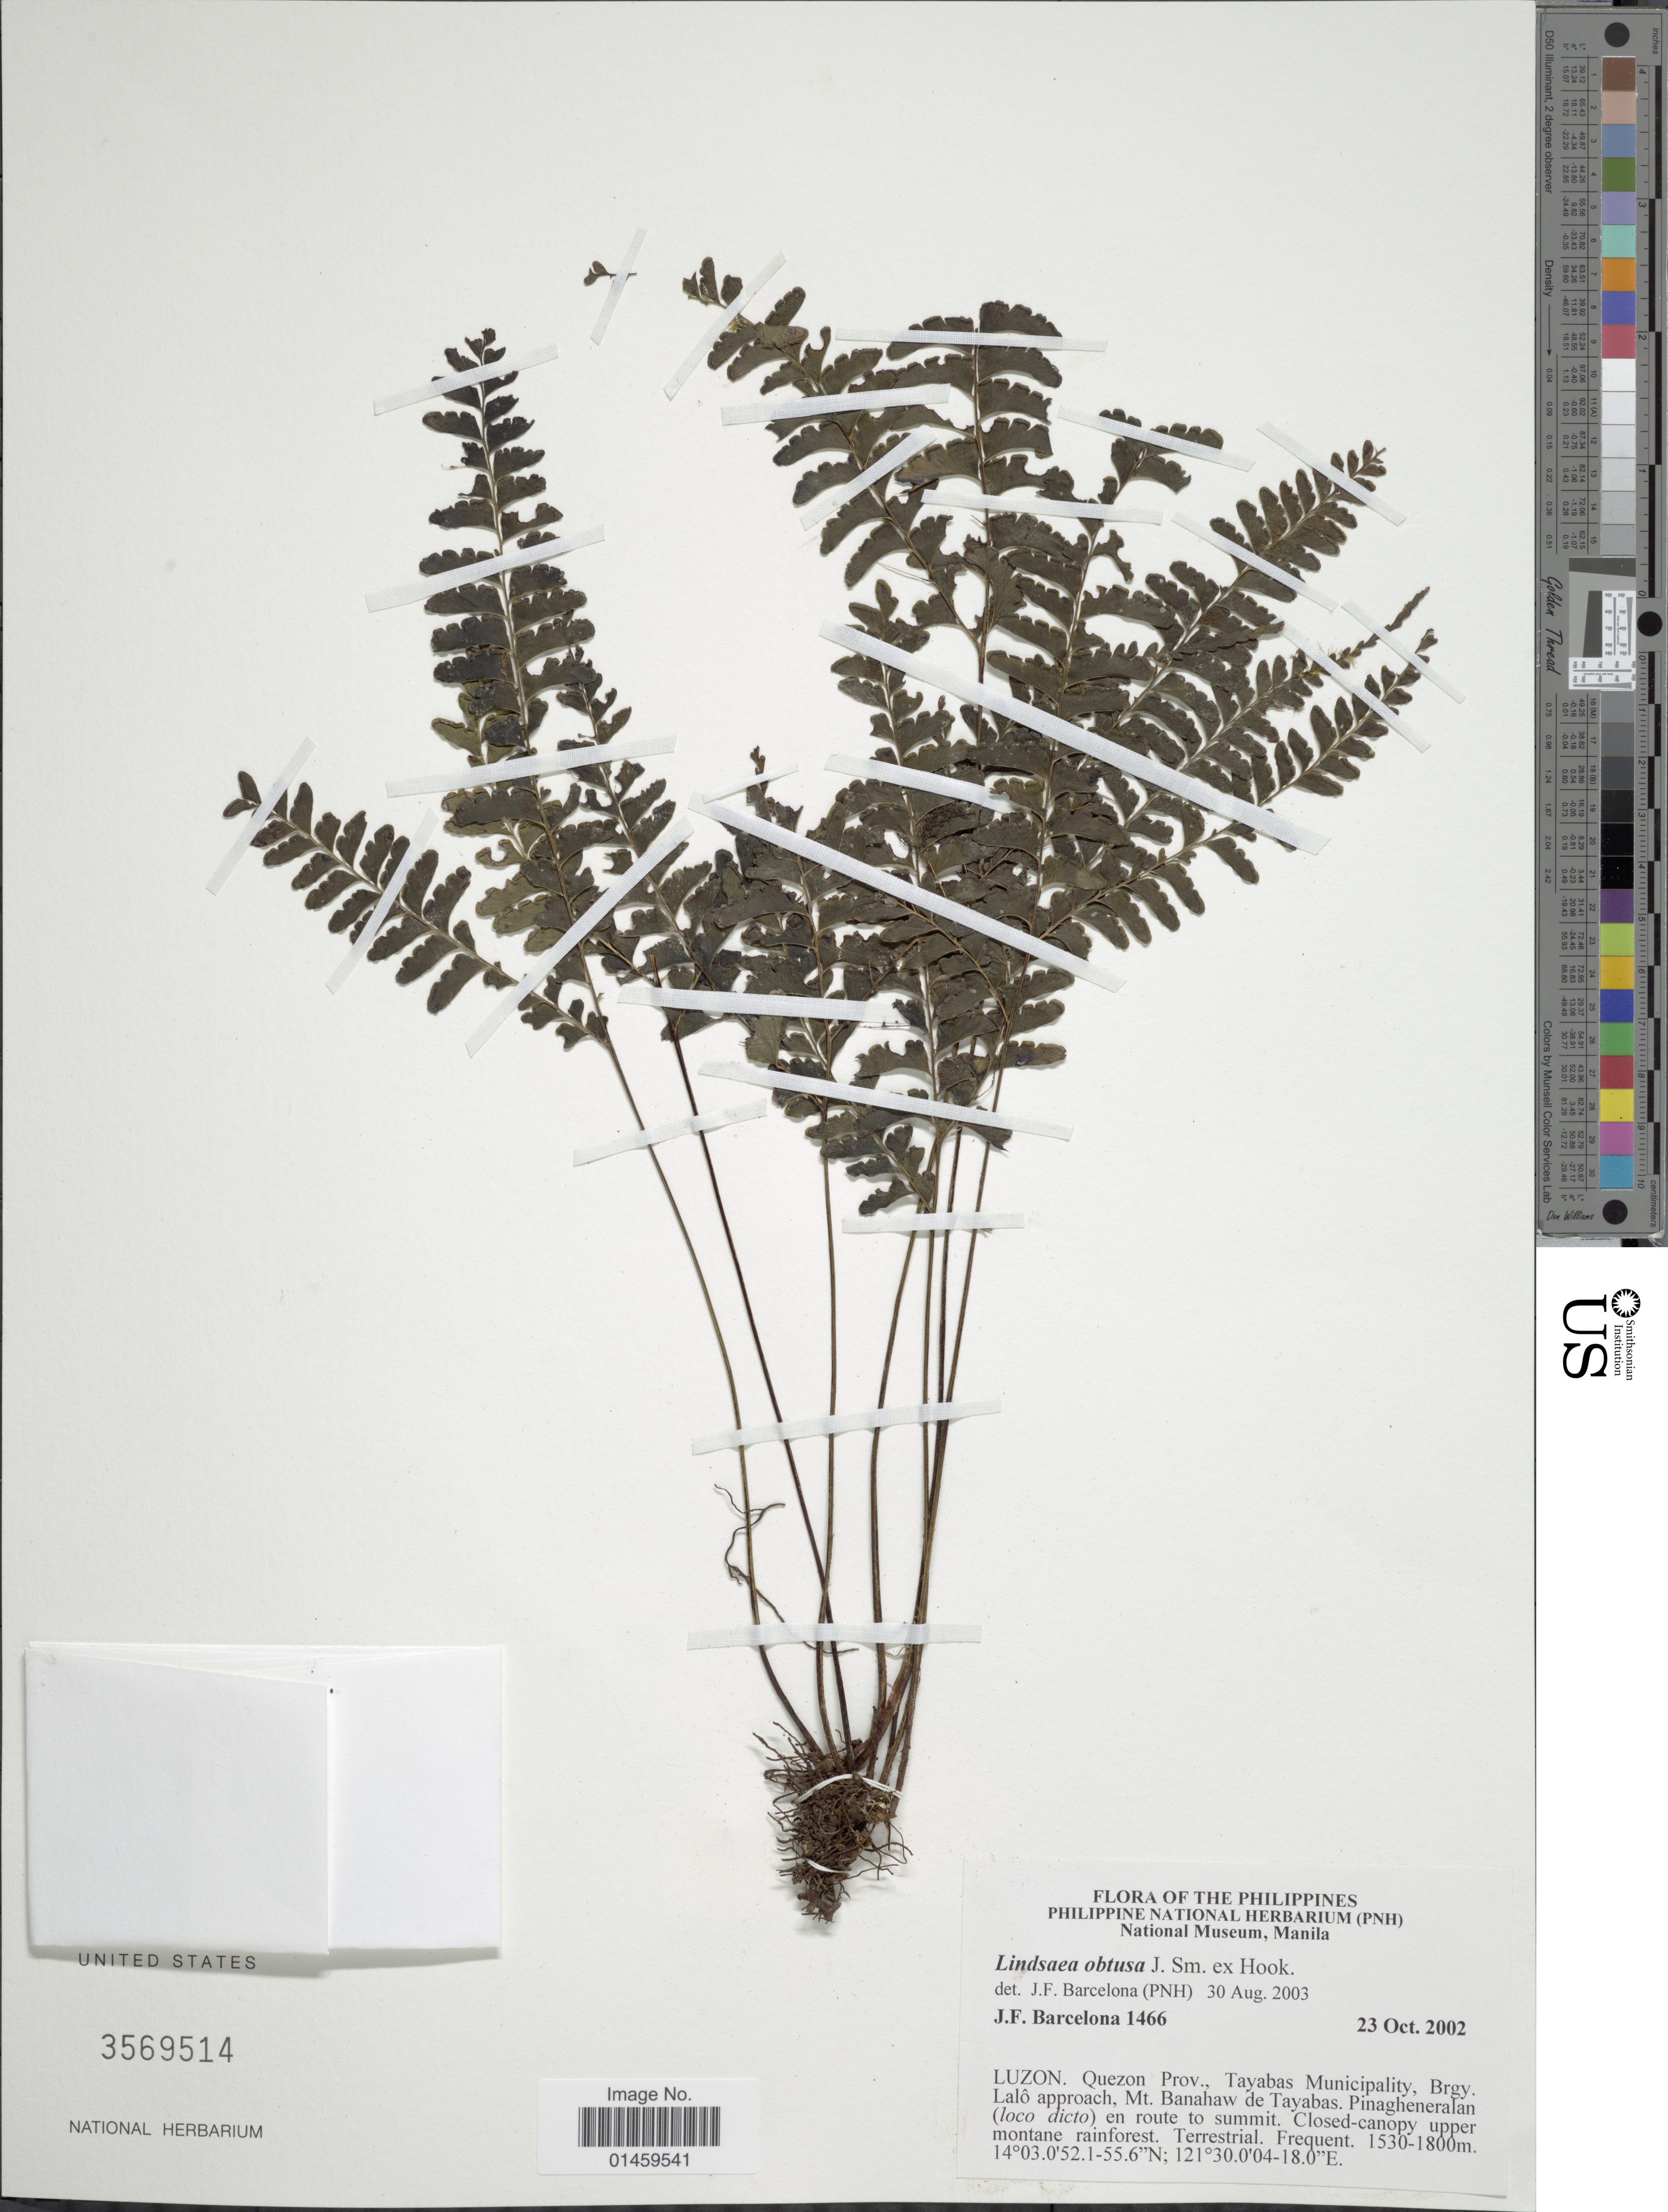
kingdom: Plantae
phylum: Tracheophyta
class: Polypodiopsida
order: Polypodiales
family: Lindsaeaceae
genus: Lindsaea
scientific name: Lindsaea obtusa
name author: J. Sm. ex Hook.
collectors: J. F. Barcelona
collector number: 1466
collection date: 2002-10-23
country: Philippines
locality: Luzon. Quezon Prov., Tayabas Municipality, Brgy. Lalo approach, Mt. Banahaw de Tayabas. Pinagheneralan (loco dicto) en route to summit.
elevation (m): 1530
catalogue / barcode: US 3569514